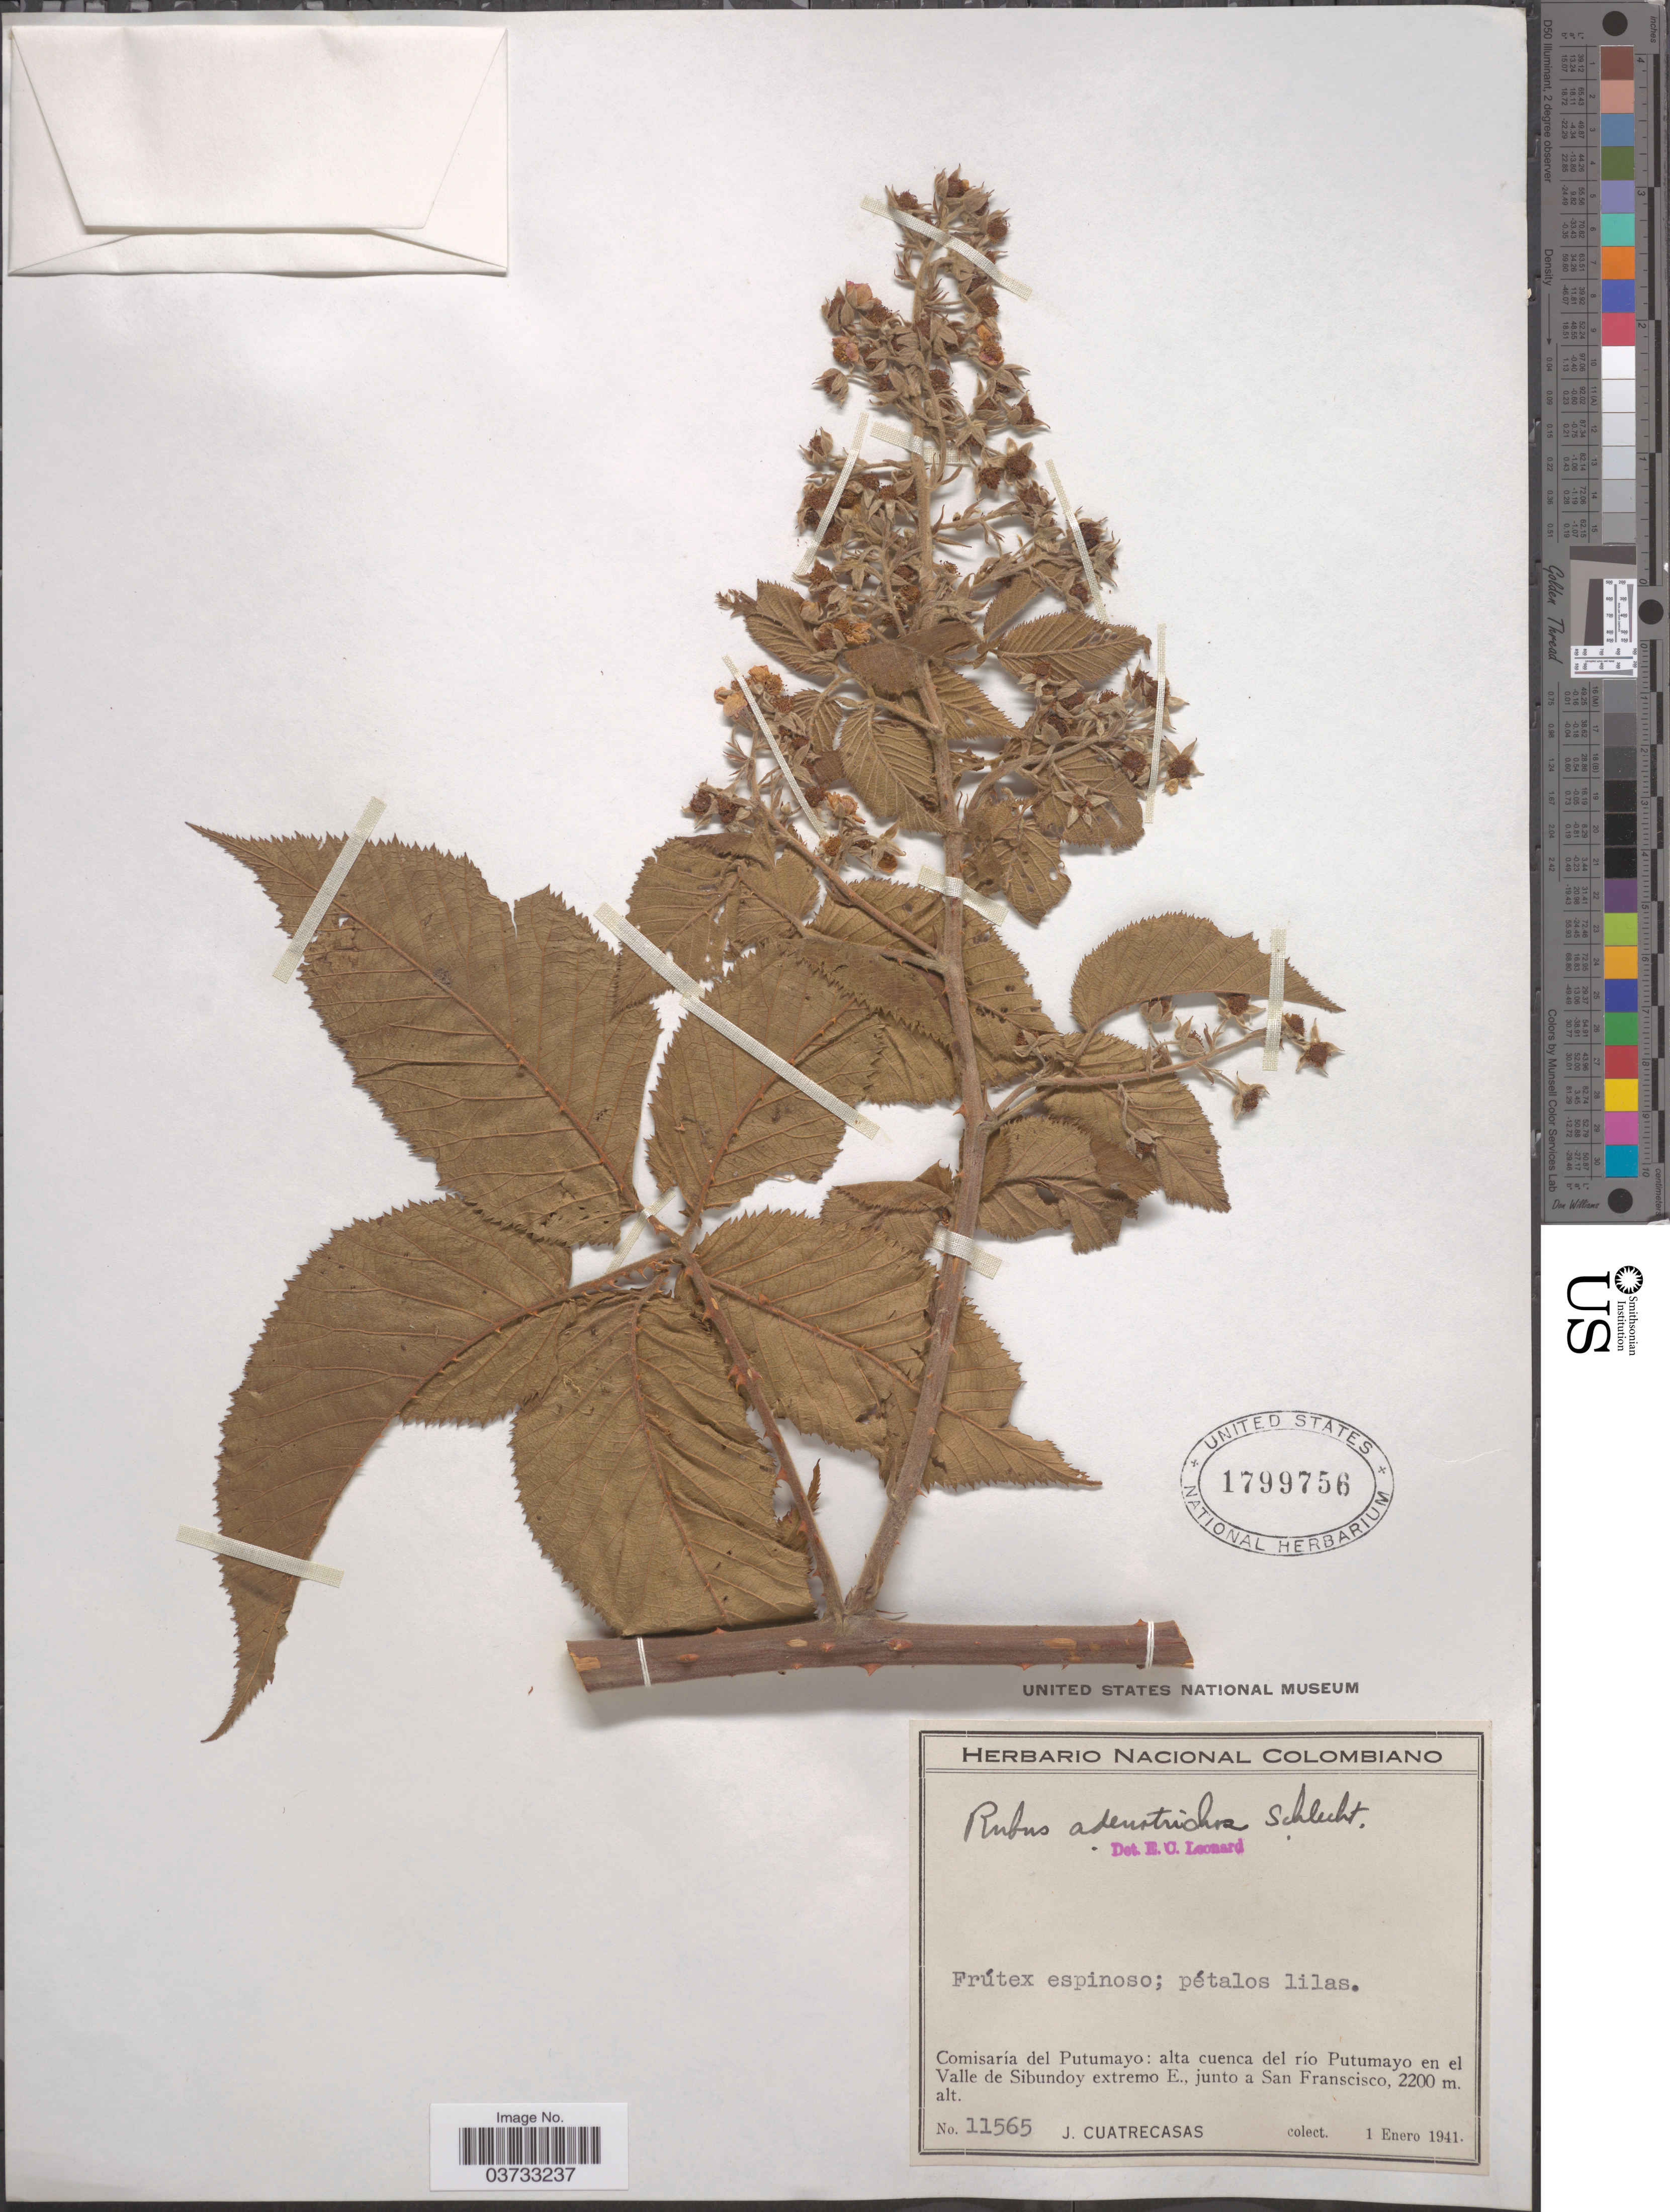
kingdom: Plantae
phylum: Tracheophyta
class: Magnoliopsida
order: Rosales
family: Rosaceae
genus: Rubus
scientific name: Rubus adenotrichos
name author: Schltdl.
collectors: J. Cuatrecasas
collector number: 11565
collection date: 1941-01-01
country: Colombia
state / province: Putumayo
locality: Comisaría del Putumayo: alta cuenca del río Putumayo en el Valle de Sibundoy extremo E., junto a San Franscisco.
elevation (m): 2200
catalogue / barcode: US 1799756